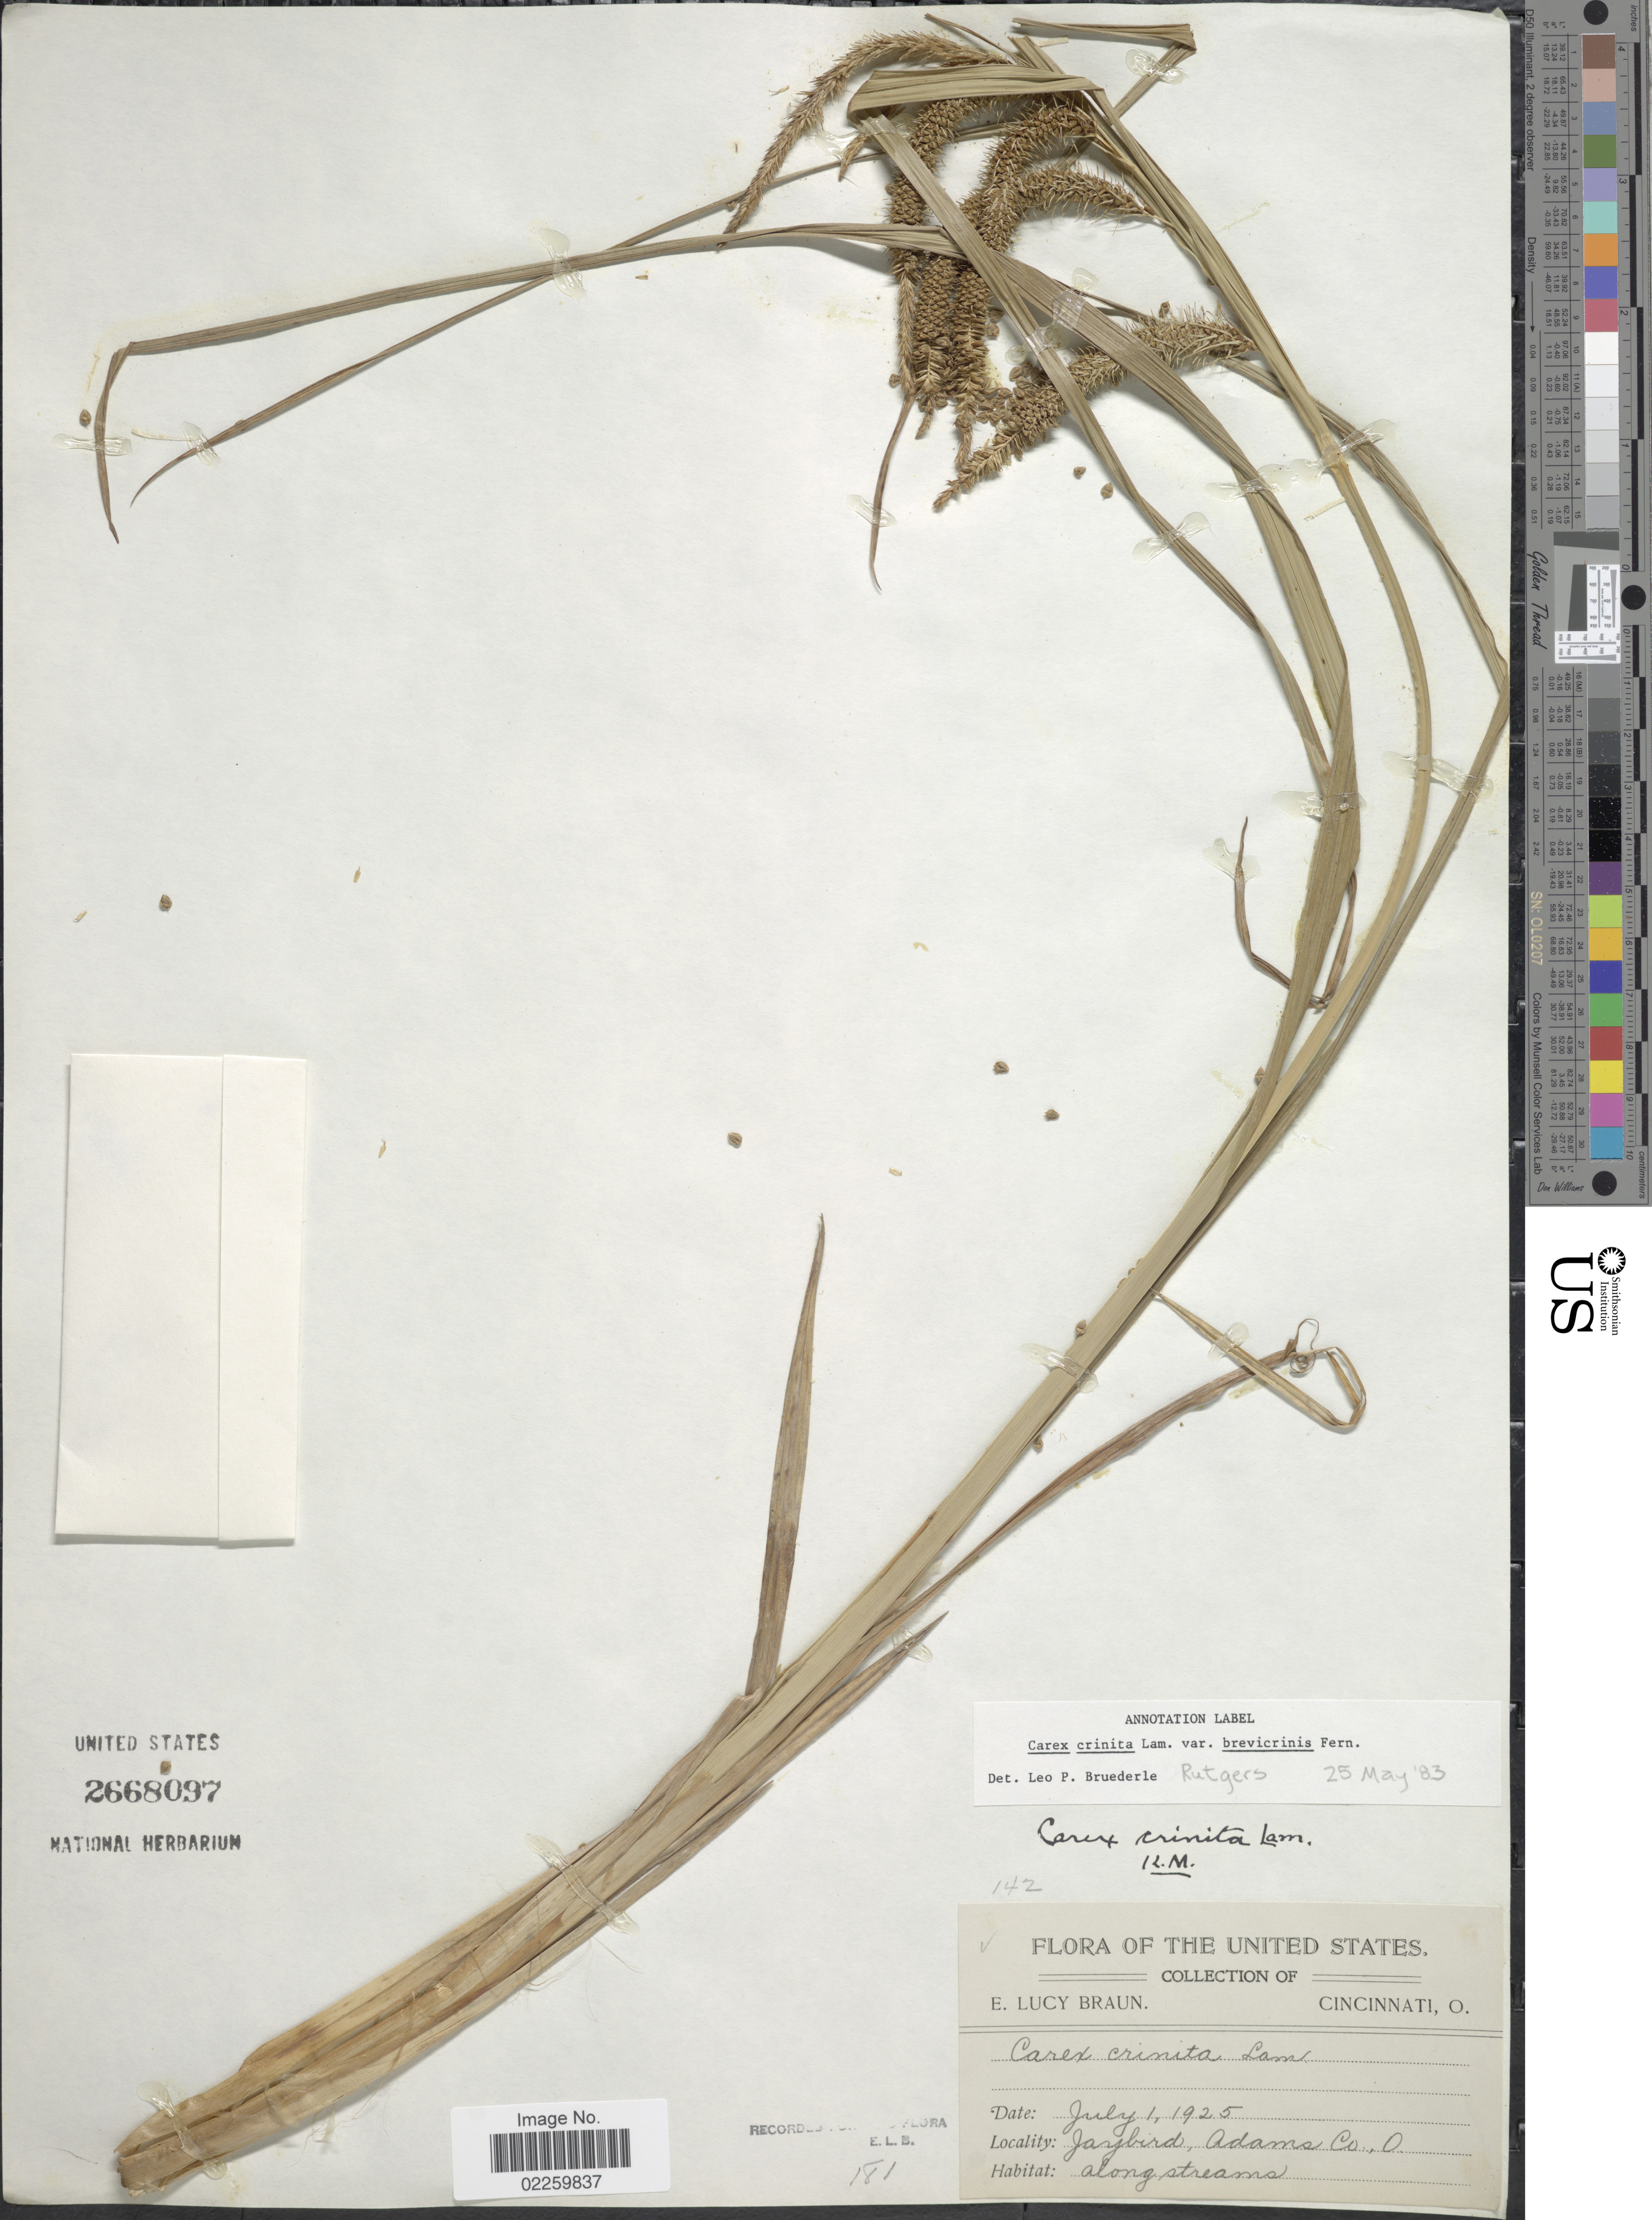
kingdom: Plantae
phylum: Tracheophyta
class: Liliopsida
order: Poales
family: Cyperaceae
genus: Carex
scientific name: Carex crinita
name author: Lam.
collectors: E. L. Braun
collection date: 1925-07-01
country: United States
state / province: Ohio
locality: Jaybird, Adams Co., O.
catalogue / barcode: US 2668097